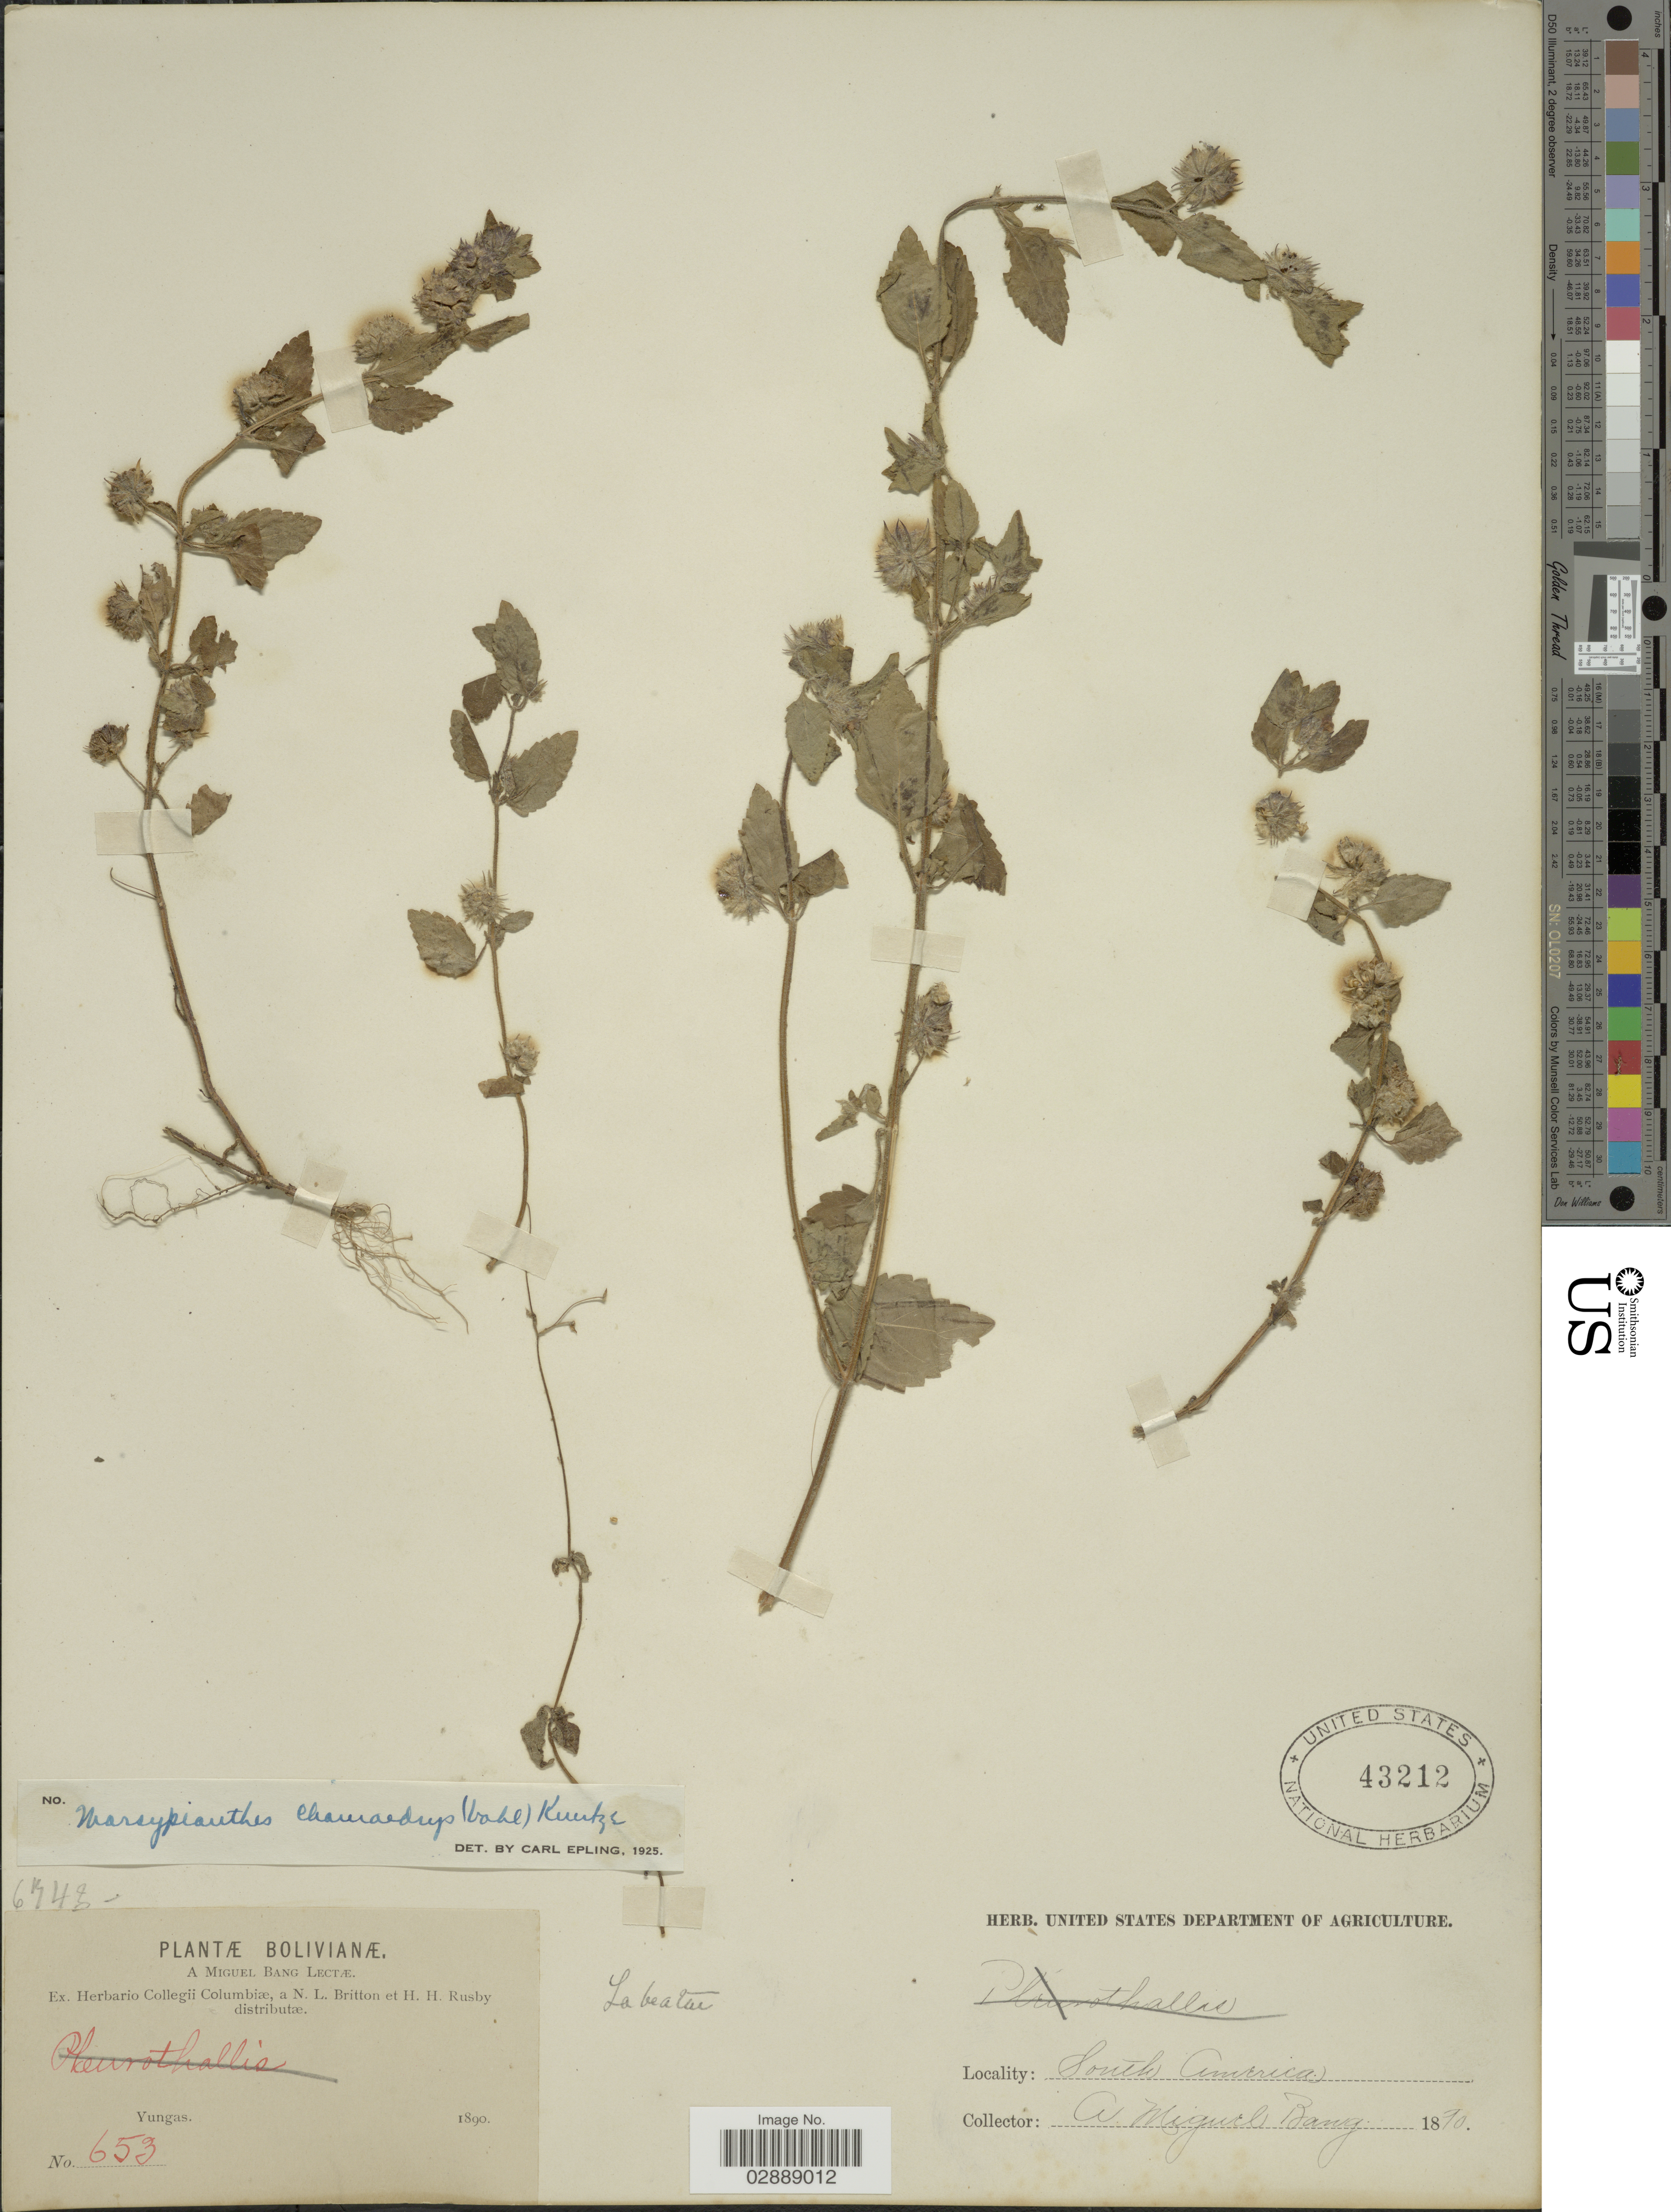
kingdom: Plantae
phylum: Tracheophyta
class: Magnoliopsida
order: Lamiales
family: Lamiaceae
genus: Marsypianthes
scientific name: Marsypianthes chamaedrys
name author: (Vahl) Kuntze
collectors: M. Bang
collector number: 653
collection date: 1890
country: Bolivia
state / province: La Paz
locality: Bolivianæ. Yungas.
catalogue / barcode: US 43212